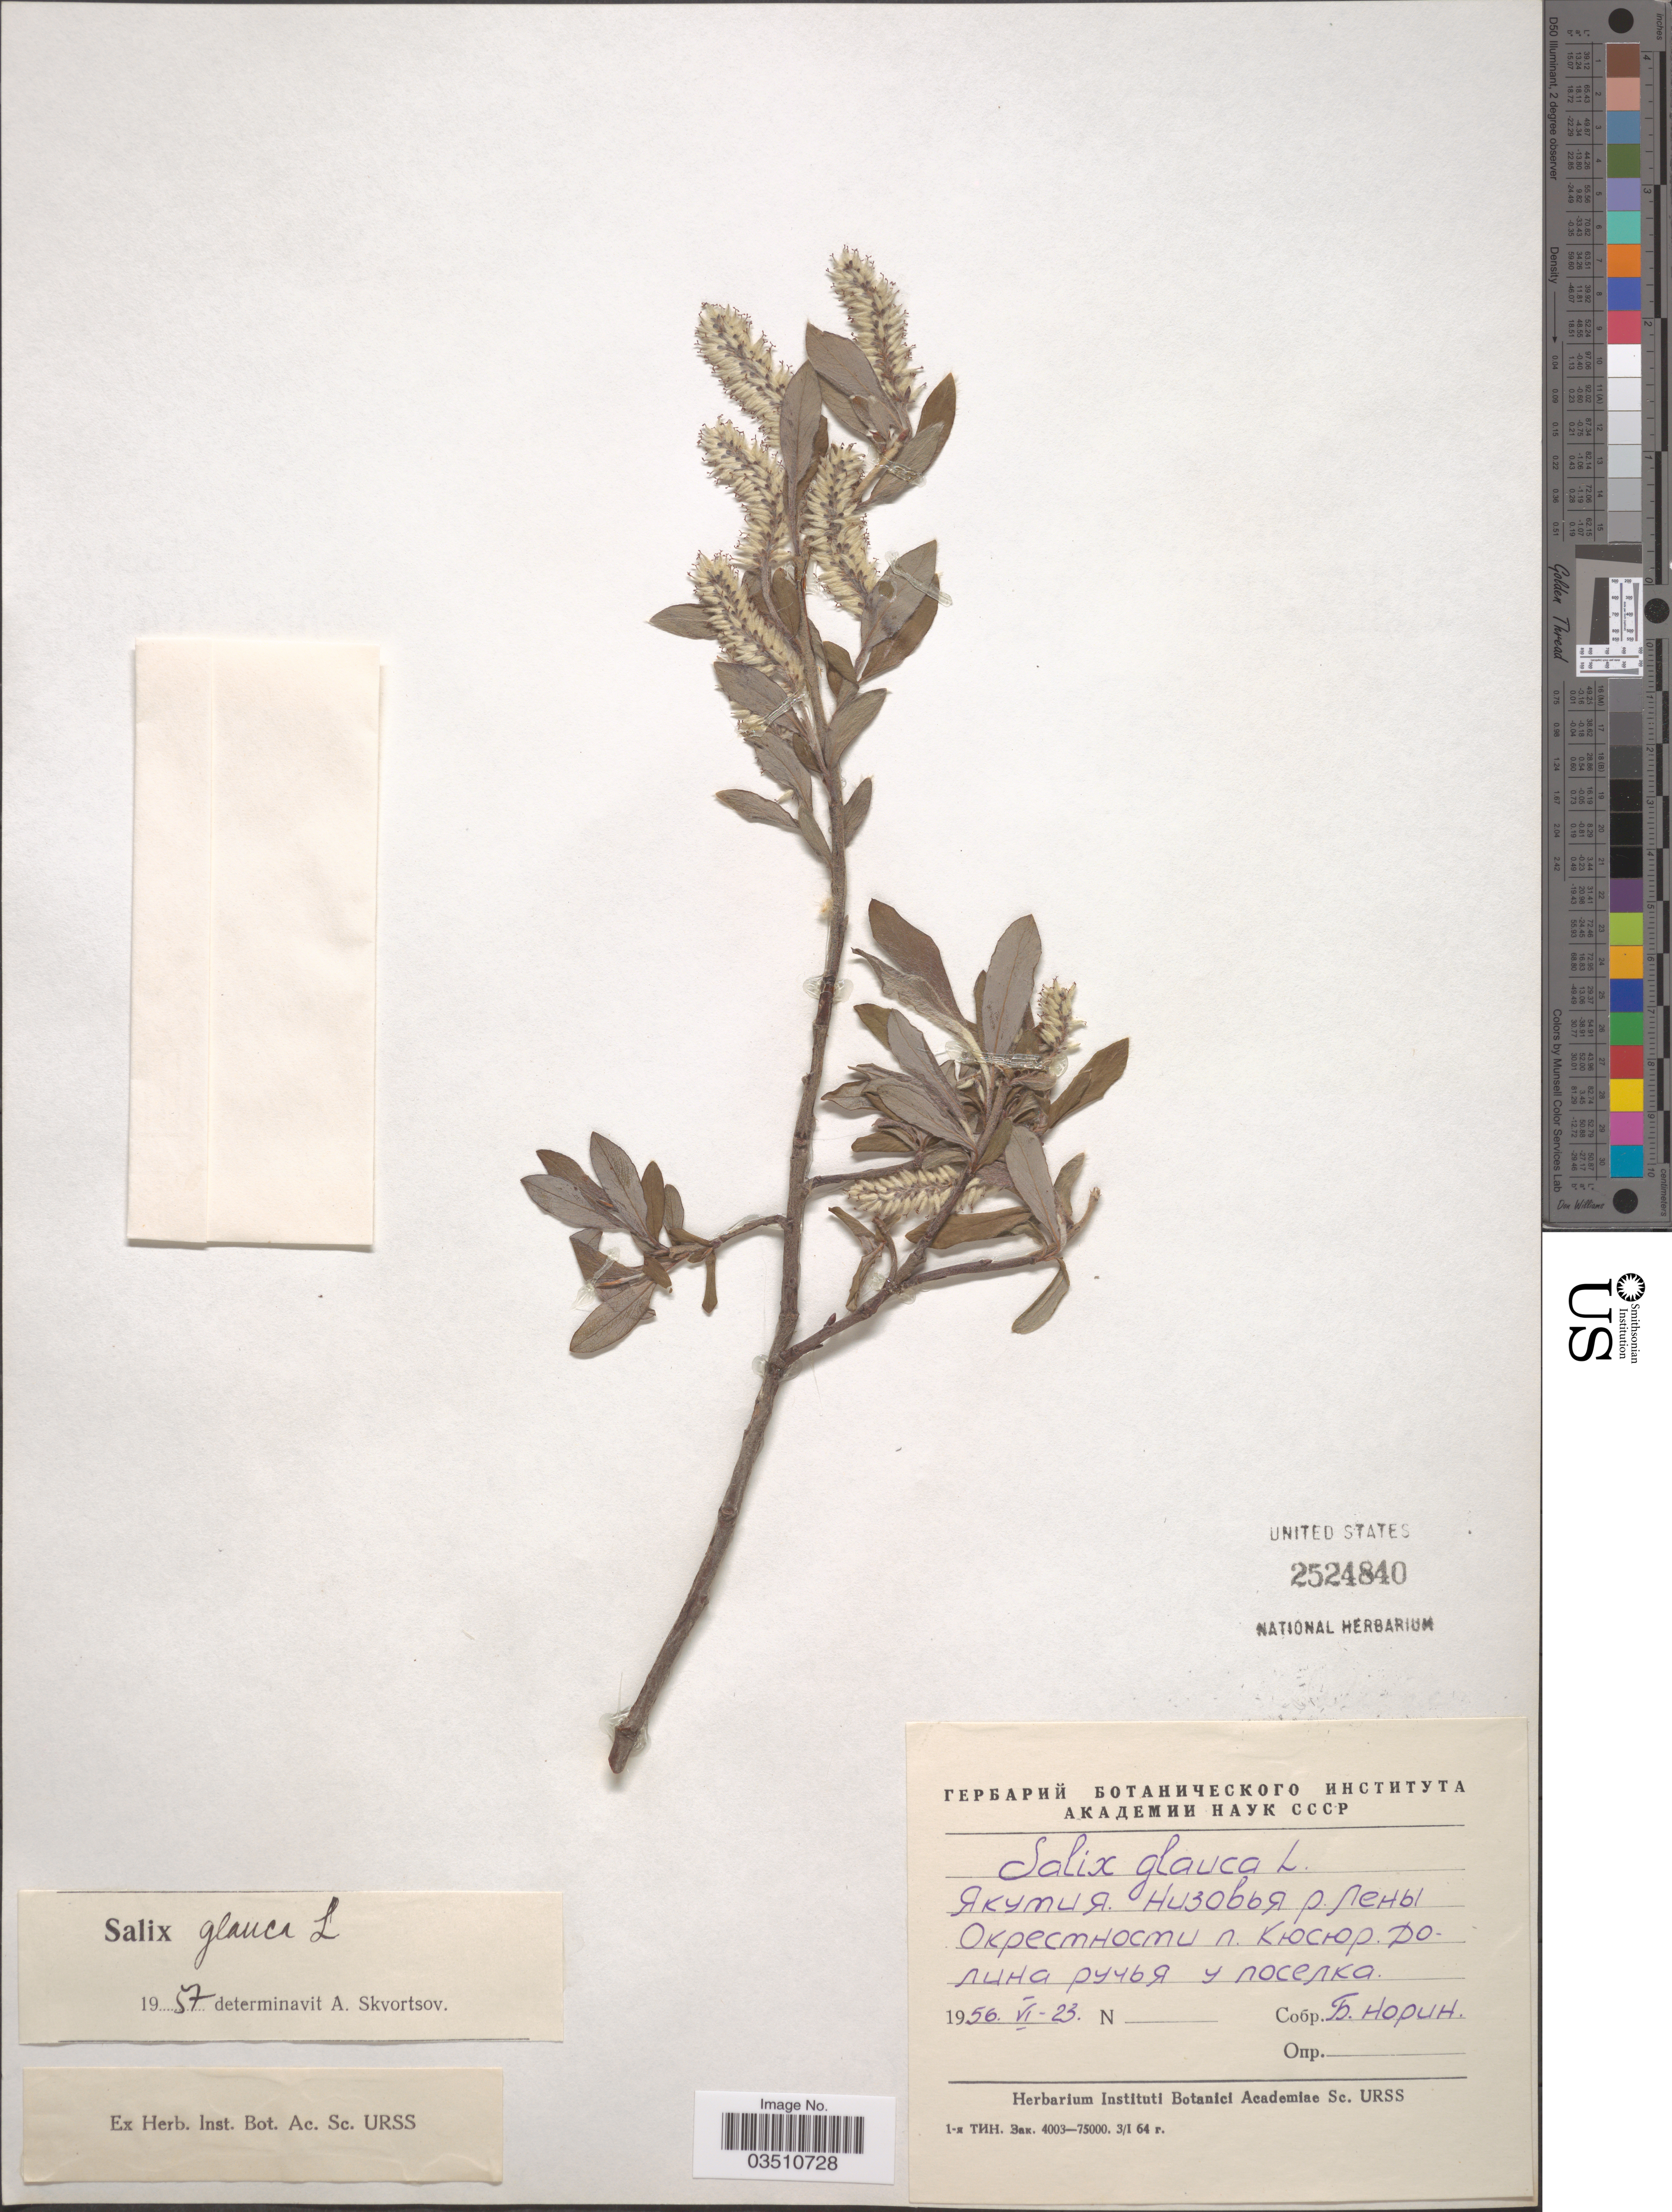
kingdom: Plantae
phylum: Tracheophyta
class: Magnoliopsida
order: Malpighiales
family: Salicaceae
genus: Salix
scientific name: Salix glauca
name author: L.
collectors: B. Norin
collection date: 1956-06-23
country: Russian Federation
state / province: Sakha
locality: River Lena, vicinity of village Kusur.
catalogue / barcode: US 2524840